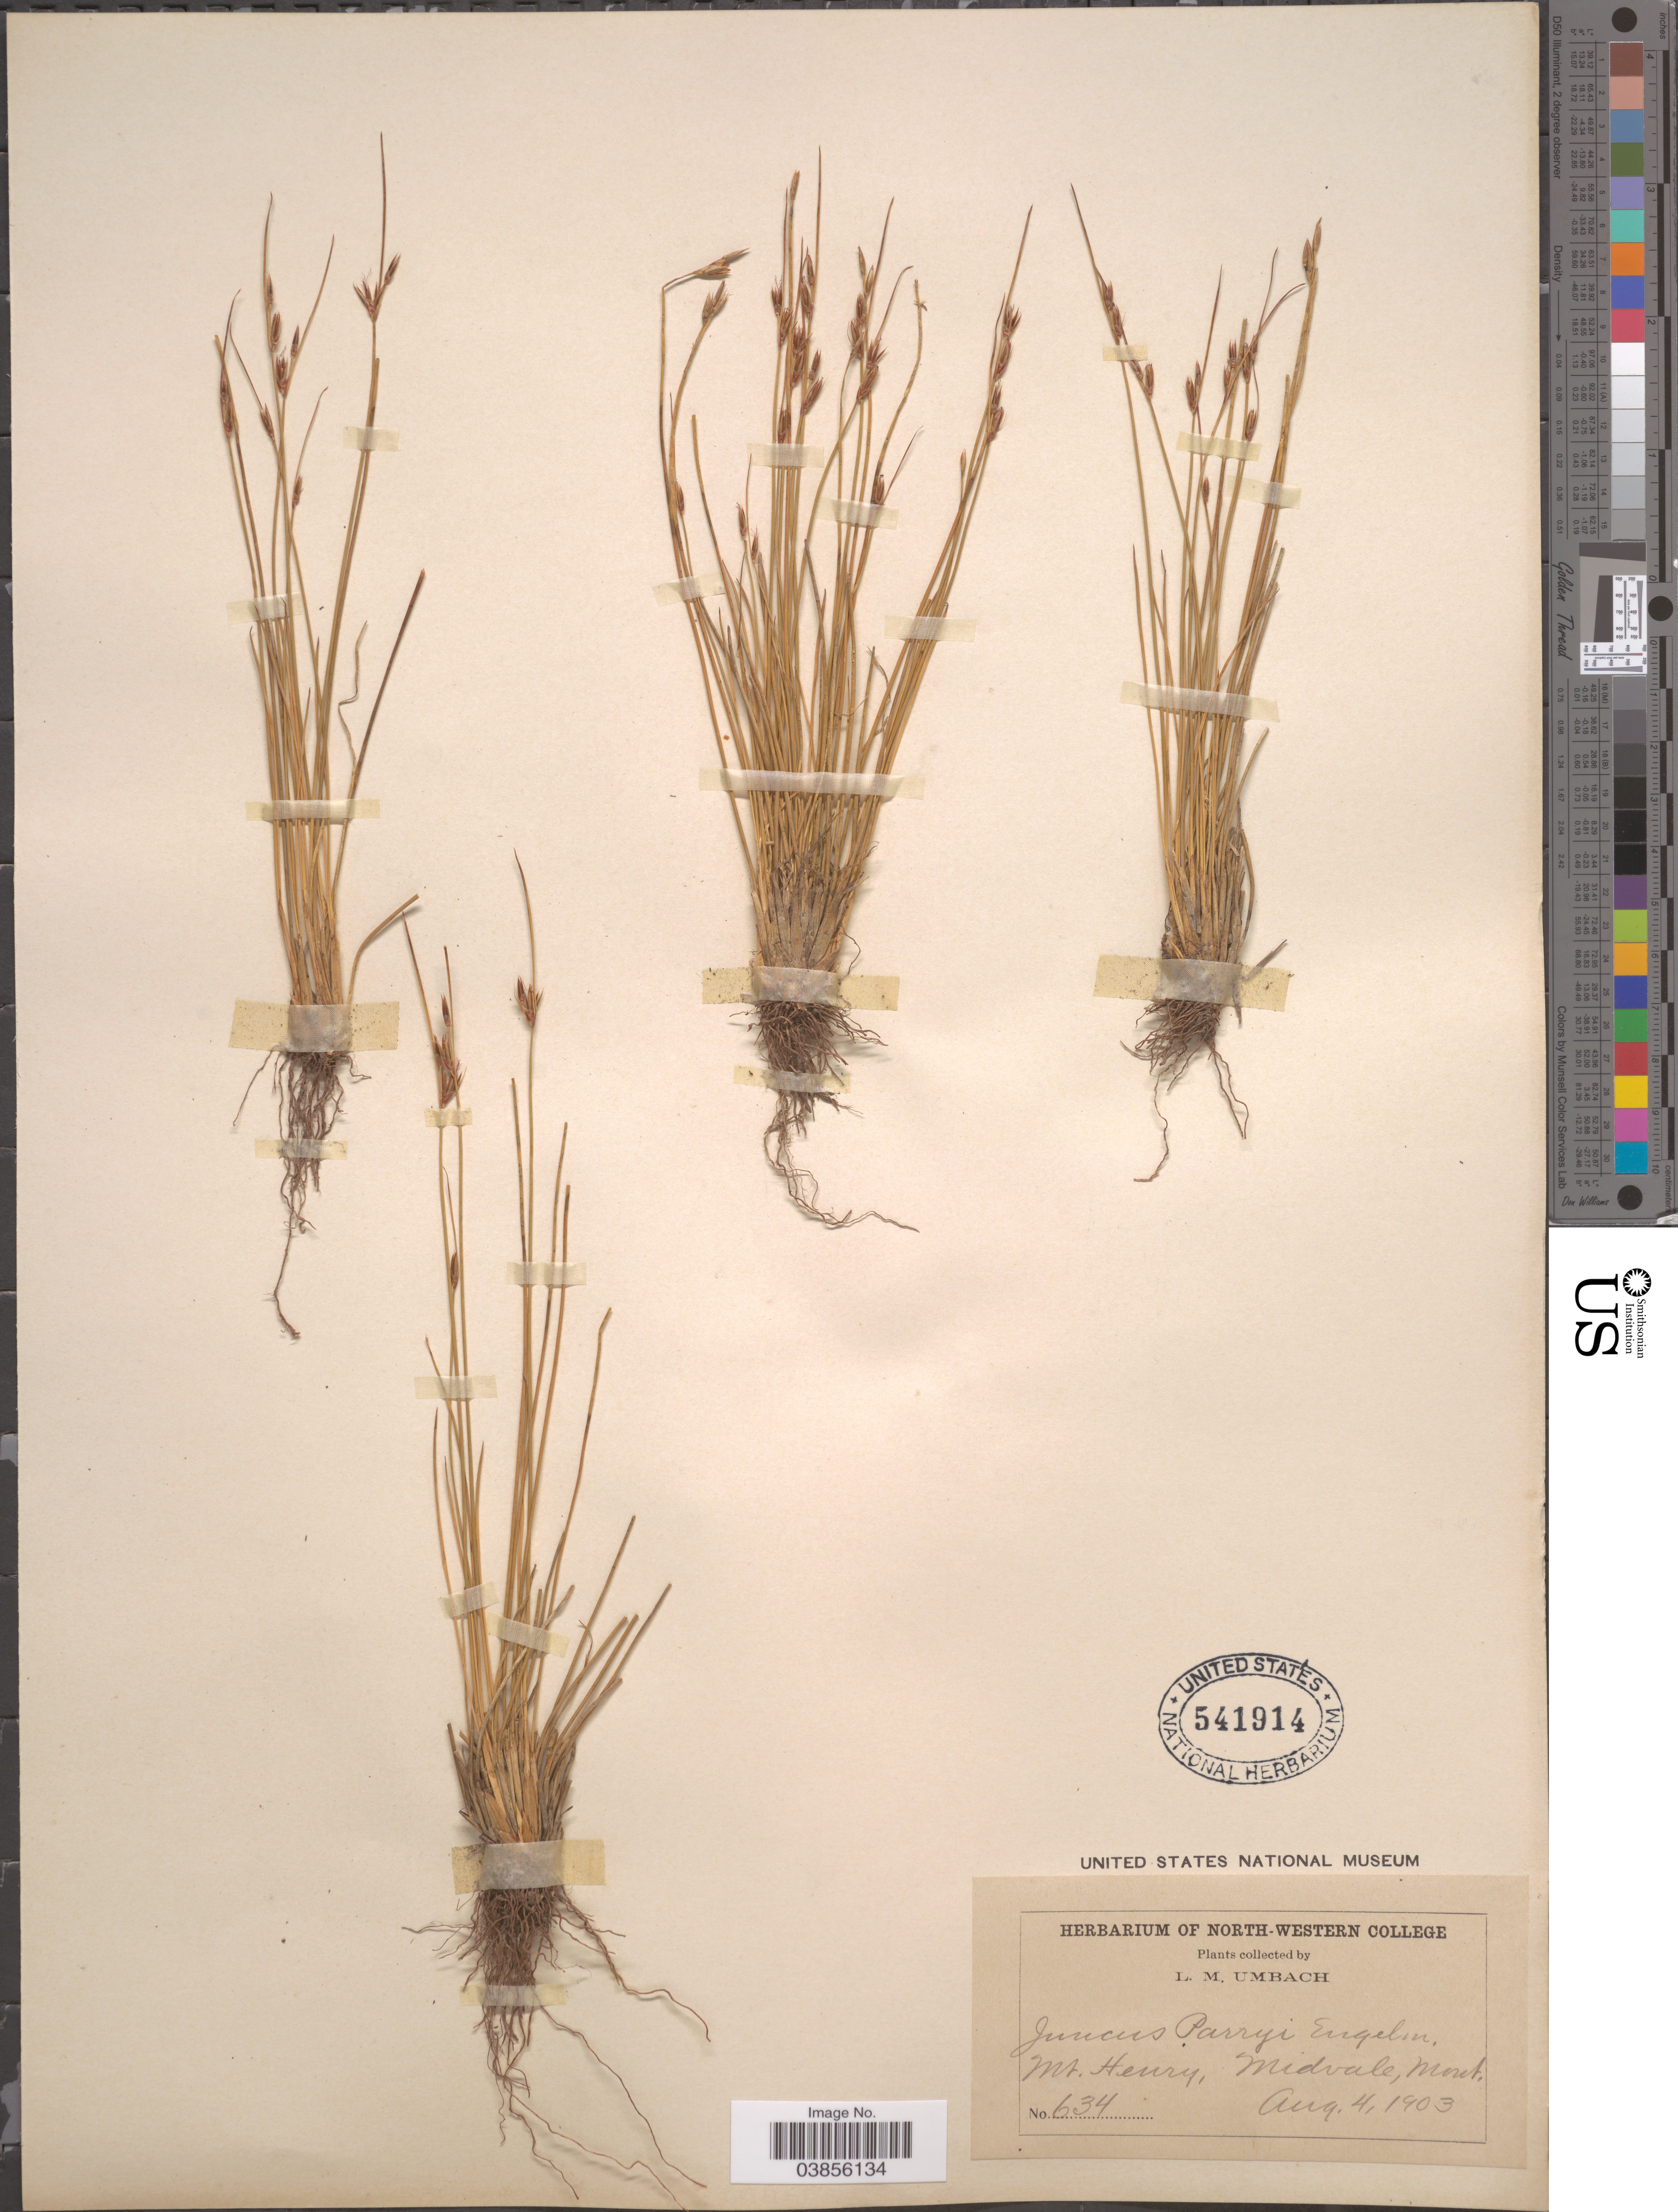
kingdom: Plantae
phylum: Tracheophyta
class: Liliopsida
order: Poales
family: Juncaceae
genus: Juncus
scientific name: Juncus parryi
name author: Engelm.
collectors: L. M. Umbach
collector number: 634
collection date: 1903-08-04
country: United States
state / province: Montana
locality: Mt. Henry, Midvale.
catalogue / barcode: US 541914